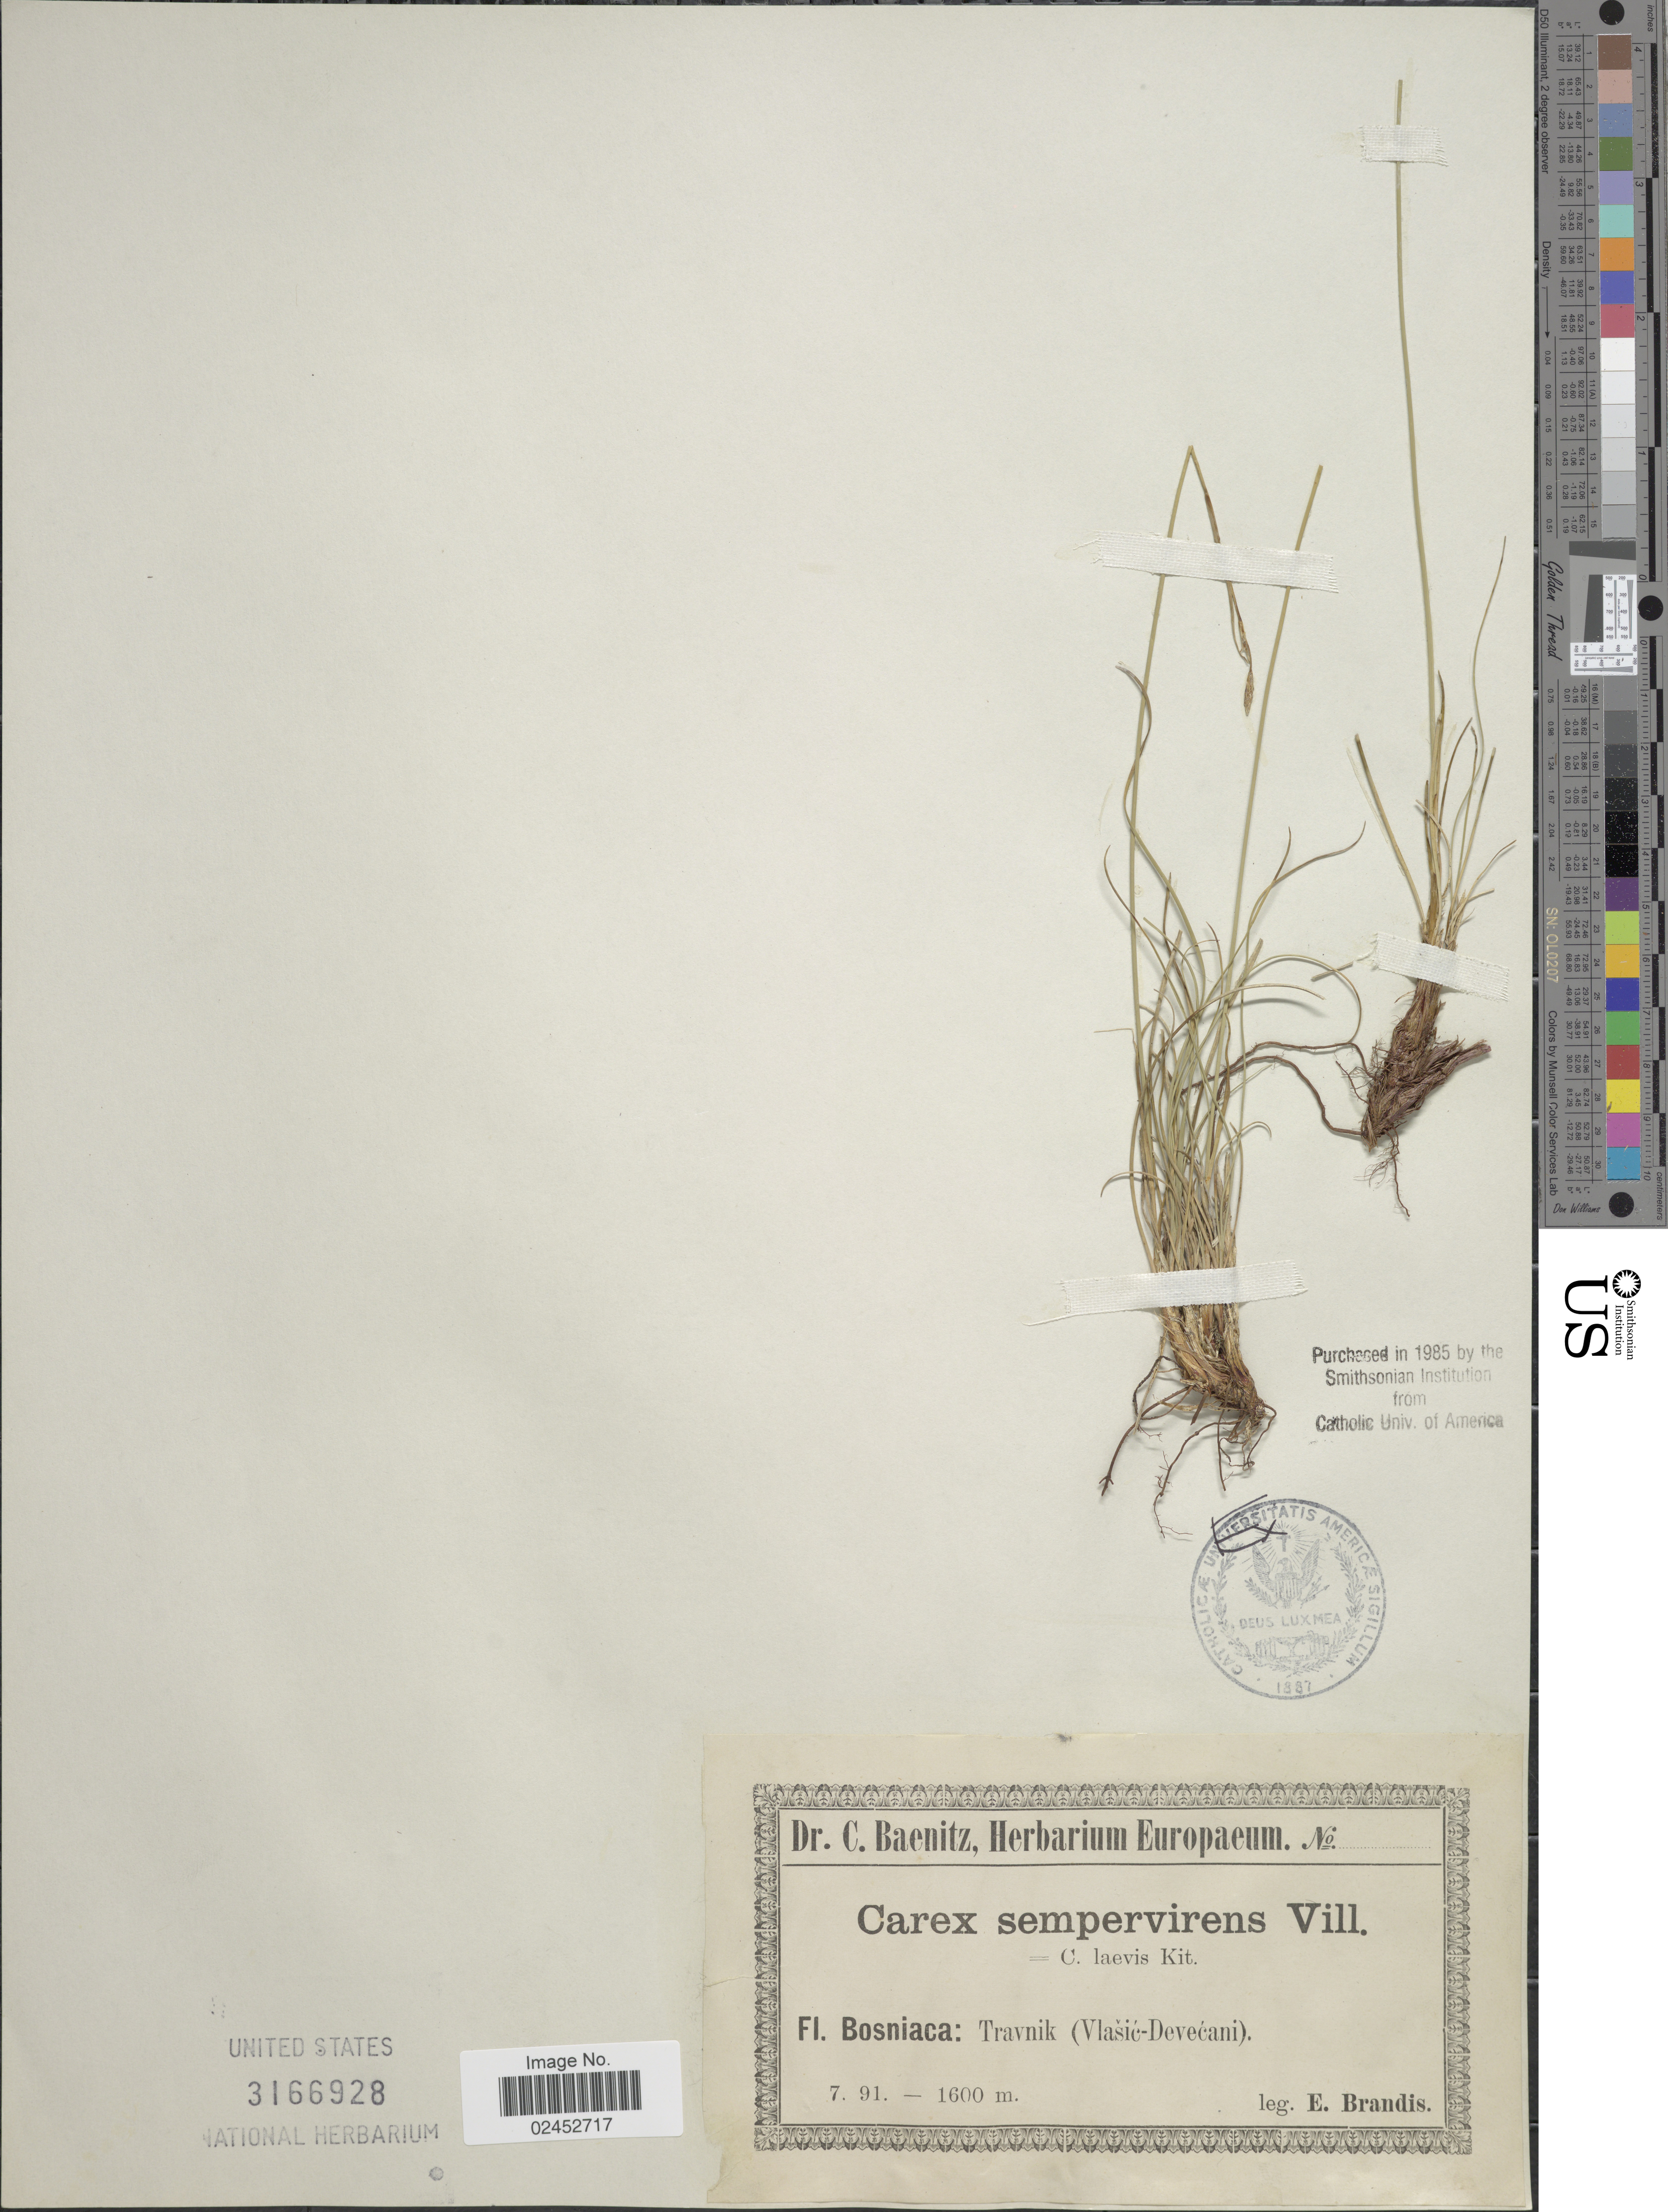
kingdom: Plantae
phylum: Tracheophyta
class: Liliopsida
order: Poales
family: Cyperaceae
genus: Carex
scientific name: Carex sempervirens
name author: Vill.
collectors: E. Brandis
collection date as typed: Transcribed d/m/y: /7/91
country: Bosnia and Herzegovina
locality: Bosniaca: Travnik (Vlasic-Devecani).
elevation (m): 1600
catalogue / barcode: US 3166928